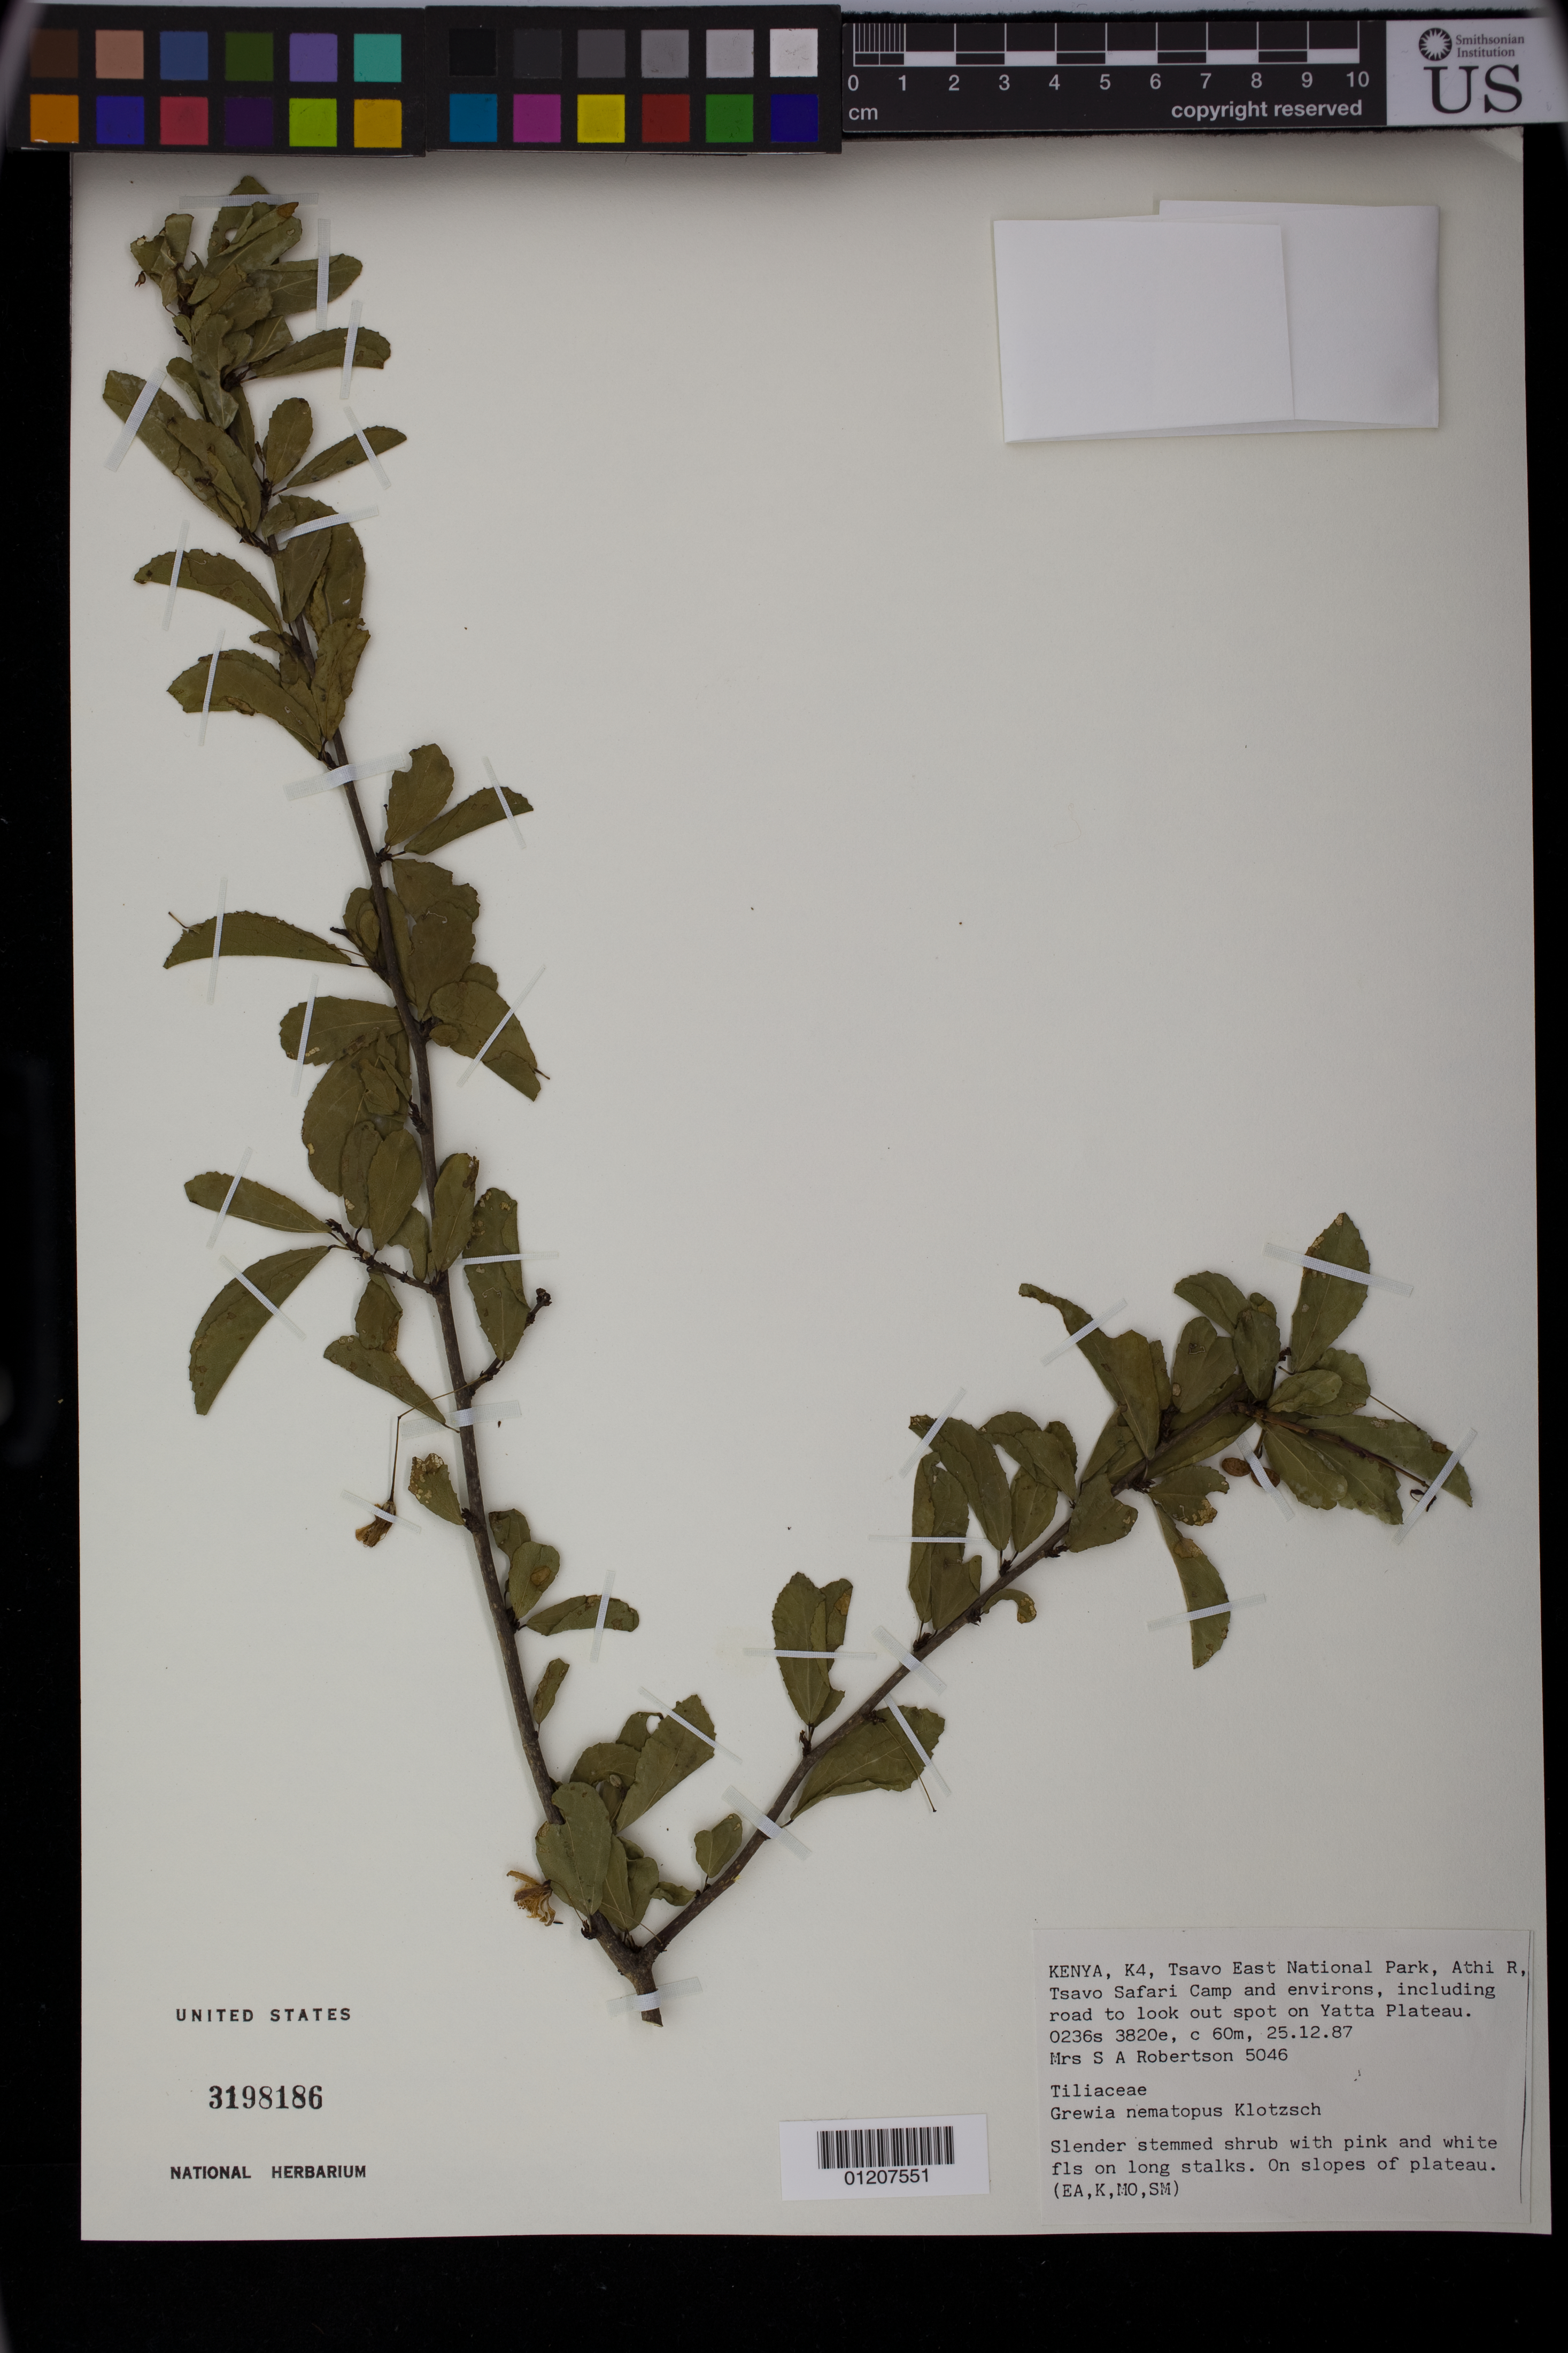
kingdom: Plantae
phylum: Tracheophyta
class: Magnoliopsida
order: Malvales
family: Malvaceae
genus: Grewia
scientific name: Grewia nematopus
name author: K. Schum.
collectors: S. A. Robertson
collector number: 5046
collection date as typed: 25 Dec 1987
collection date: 1987-12-25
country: Kenya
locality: K4, Tsavo East National Park, Athi R, Tsavo Safari Camp and environs, including road to look out spot on Yatta Plateau.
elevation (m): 60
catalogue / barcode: US 3198186